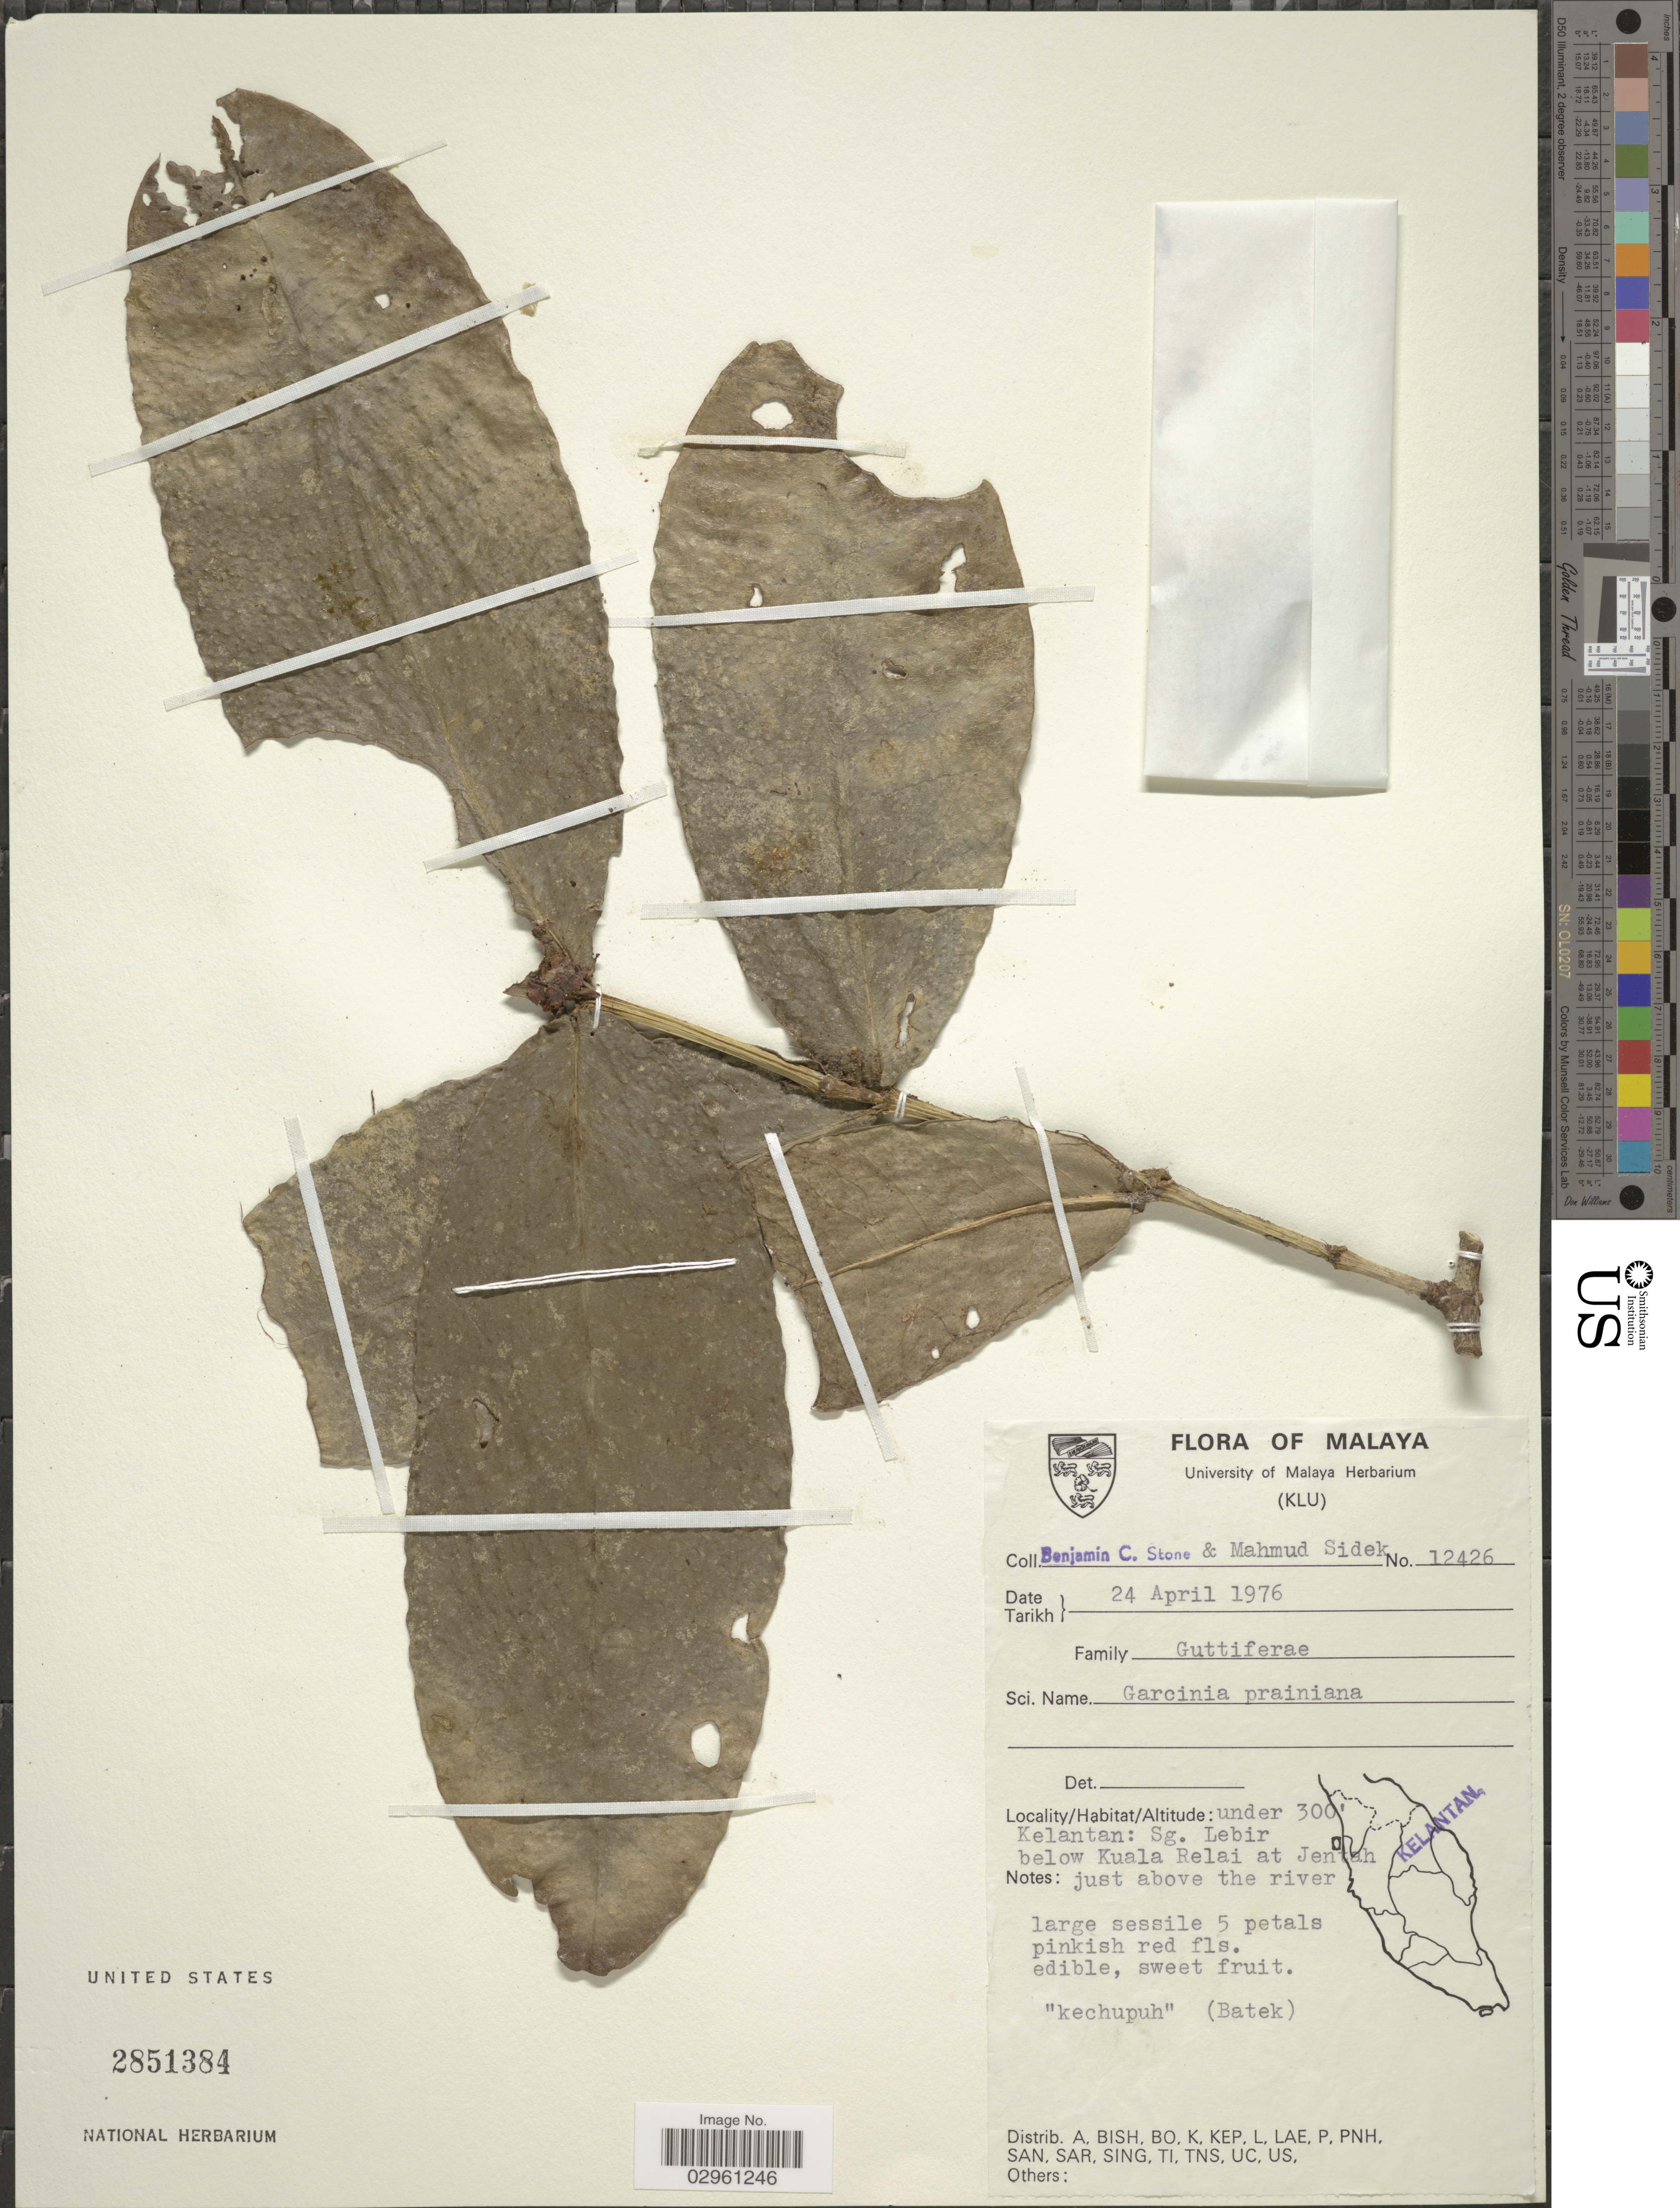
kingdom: Plantae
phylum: Tracheophyta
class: Magnoliopsida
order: Malpighiales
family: Clusiaceae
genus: Garcinia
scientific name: Garcinia prainiana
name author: King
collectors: B. C. Stone & M. Sidek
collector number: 12426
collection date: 1976-04-24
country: Malaysia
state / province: Kelantan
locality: Malaya. Sg. Lebir below Kuala Relai at jentah just above the river.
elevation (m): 91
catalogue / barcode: US 2851384